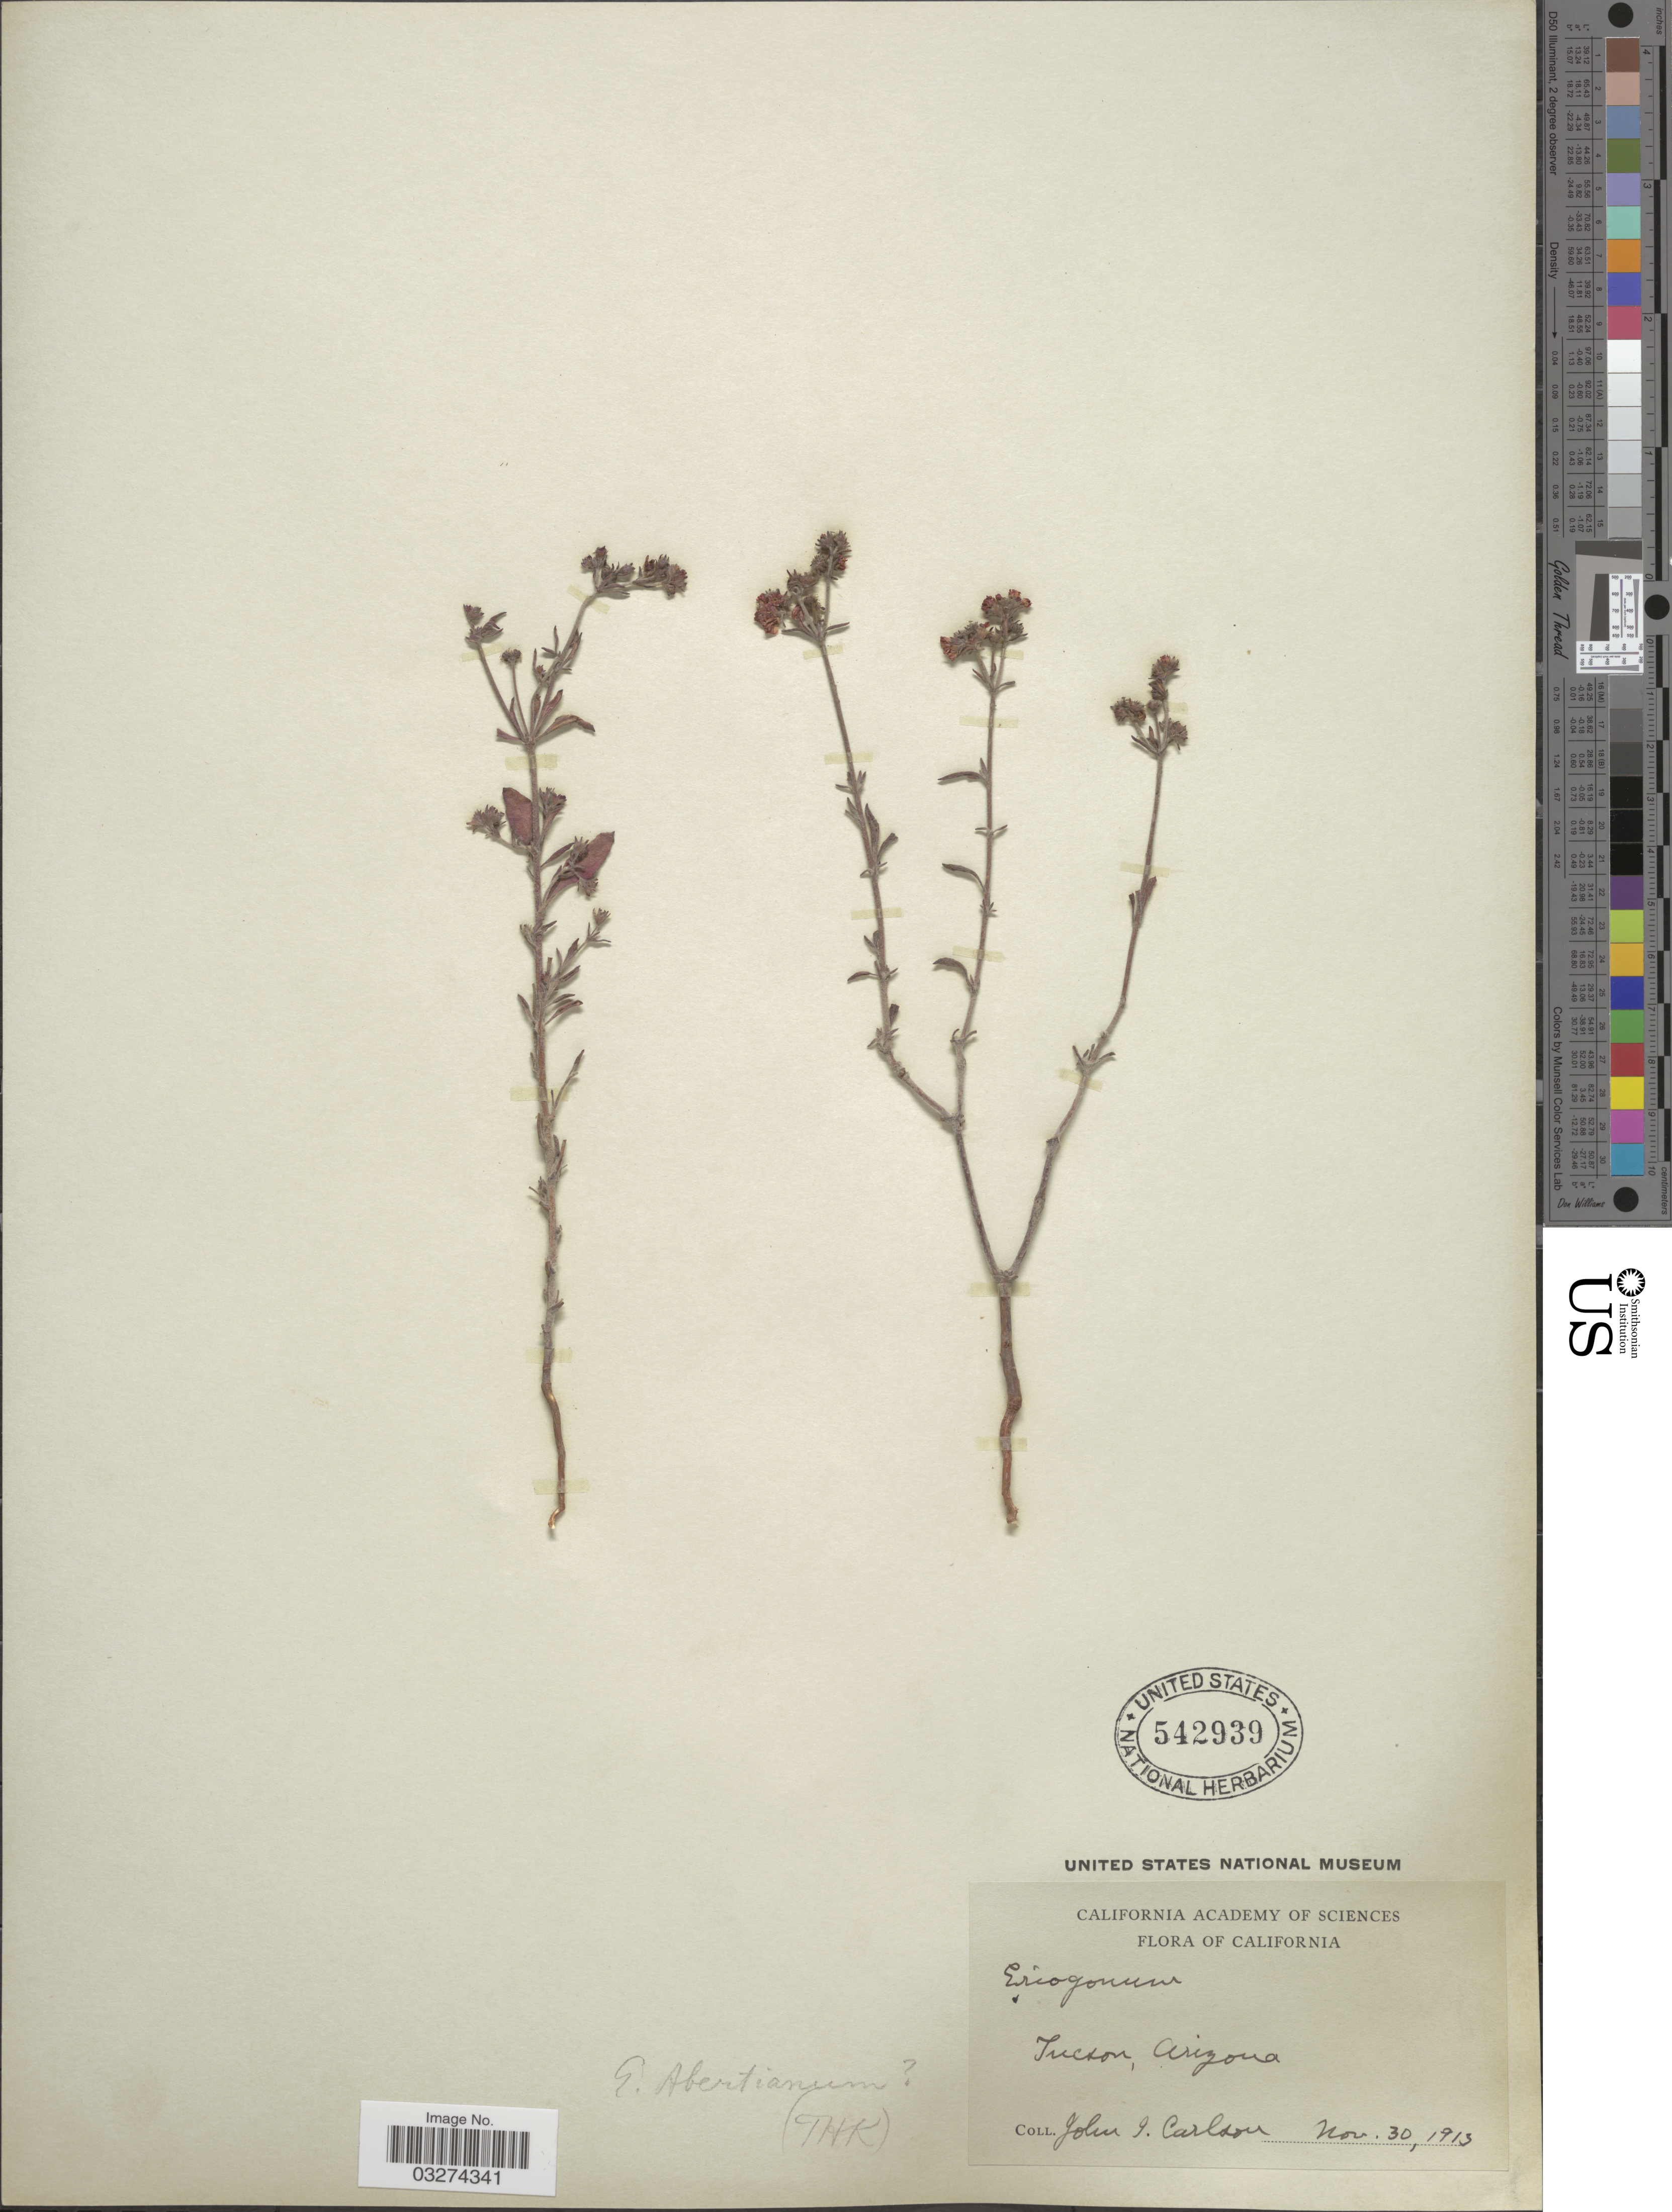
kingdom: Plantae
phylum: Tracheophyta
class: Magnoliopsida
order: Caryophyllales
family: Polygonaceae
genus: Eriogonum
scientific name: Eriogonum abertianum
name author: Torr.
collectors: J. Carlson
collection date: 1913-11-30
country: United States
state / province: Arizona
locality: Tucson.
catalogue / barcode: US 542939